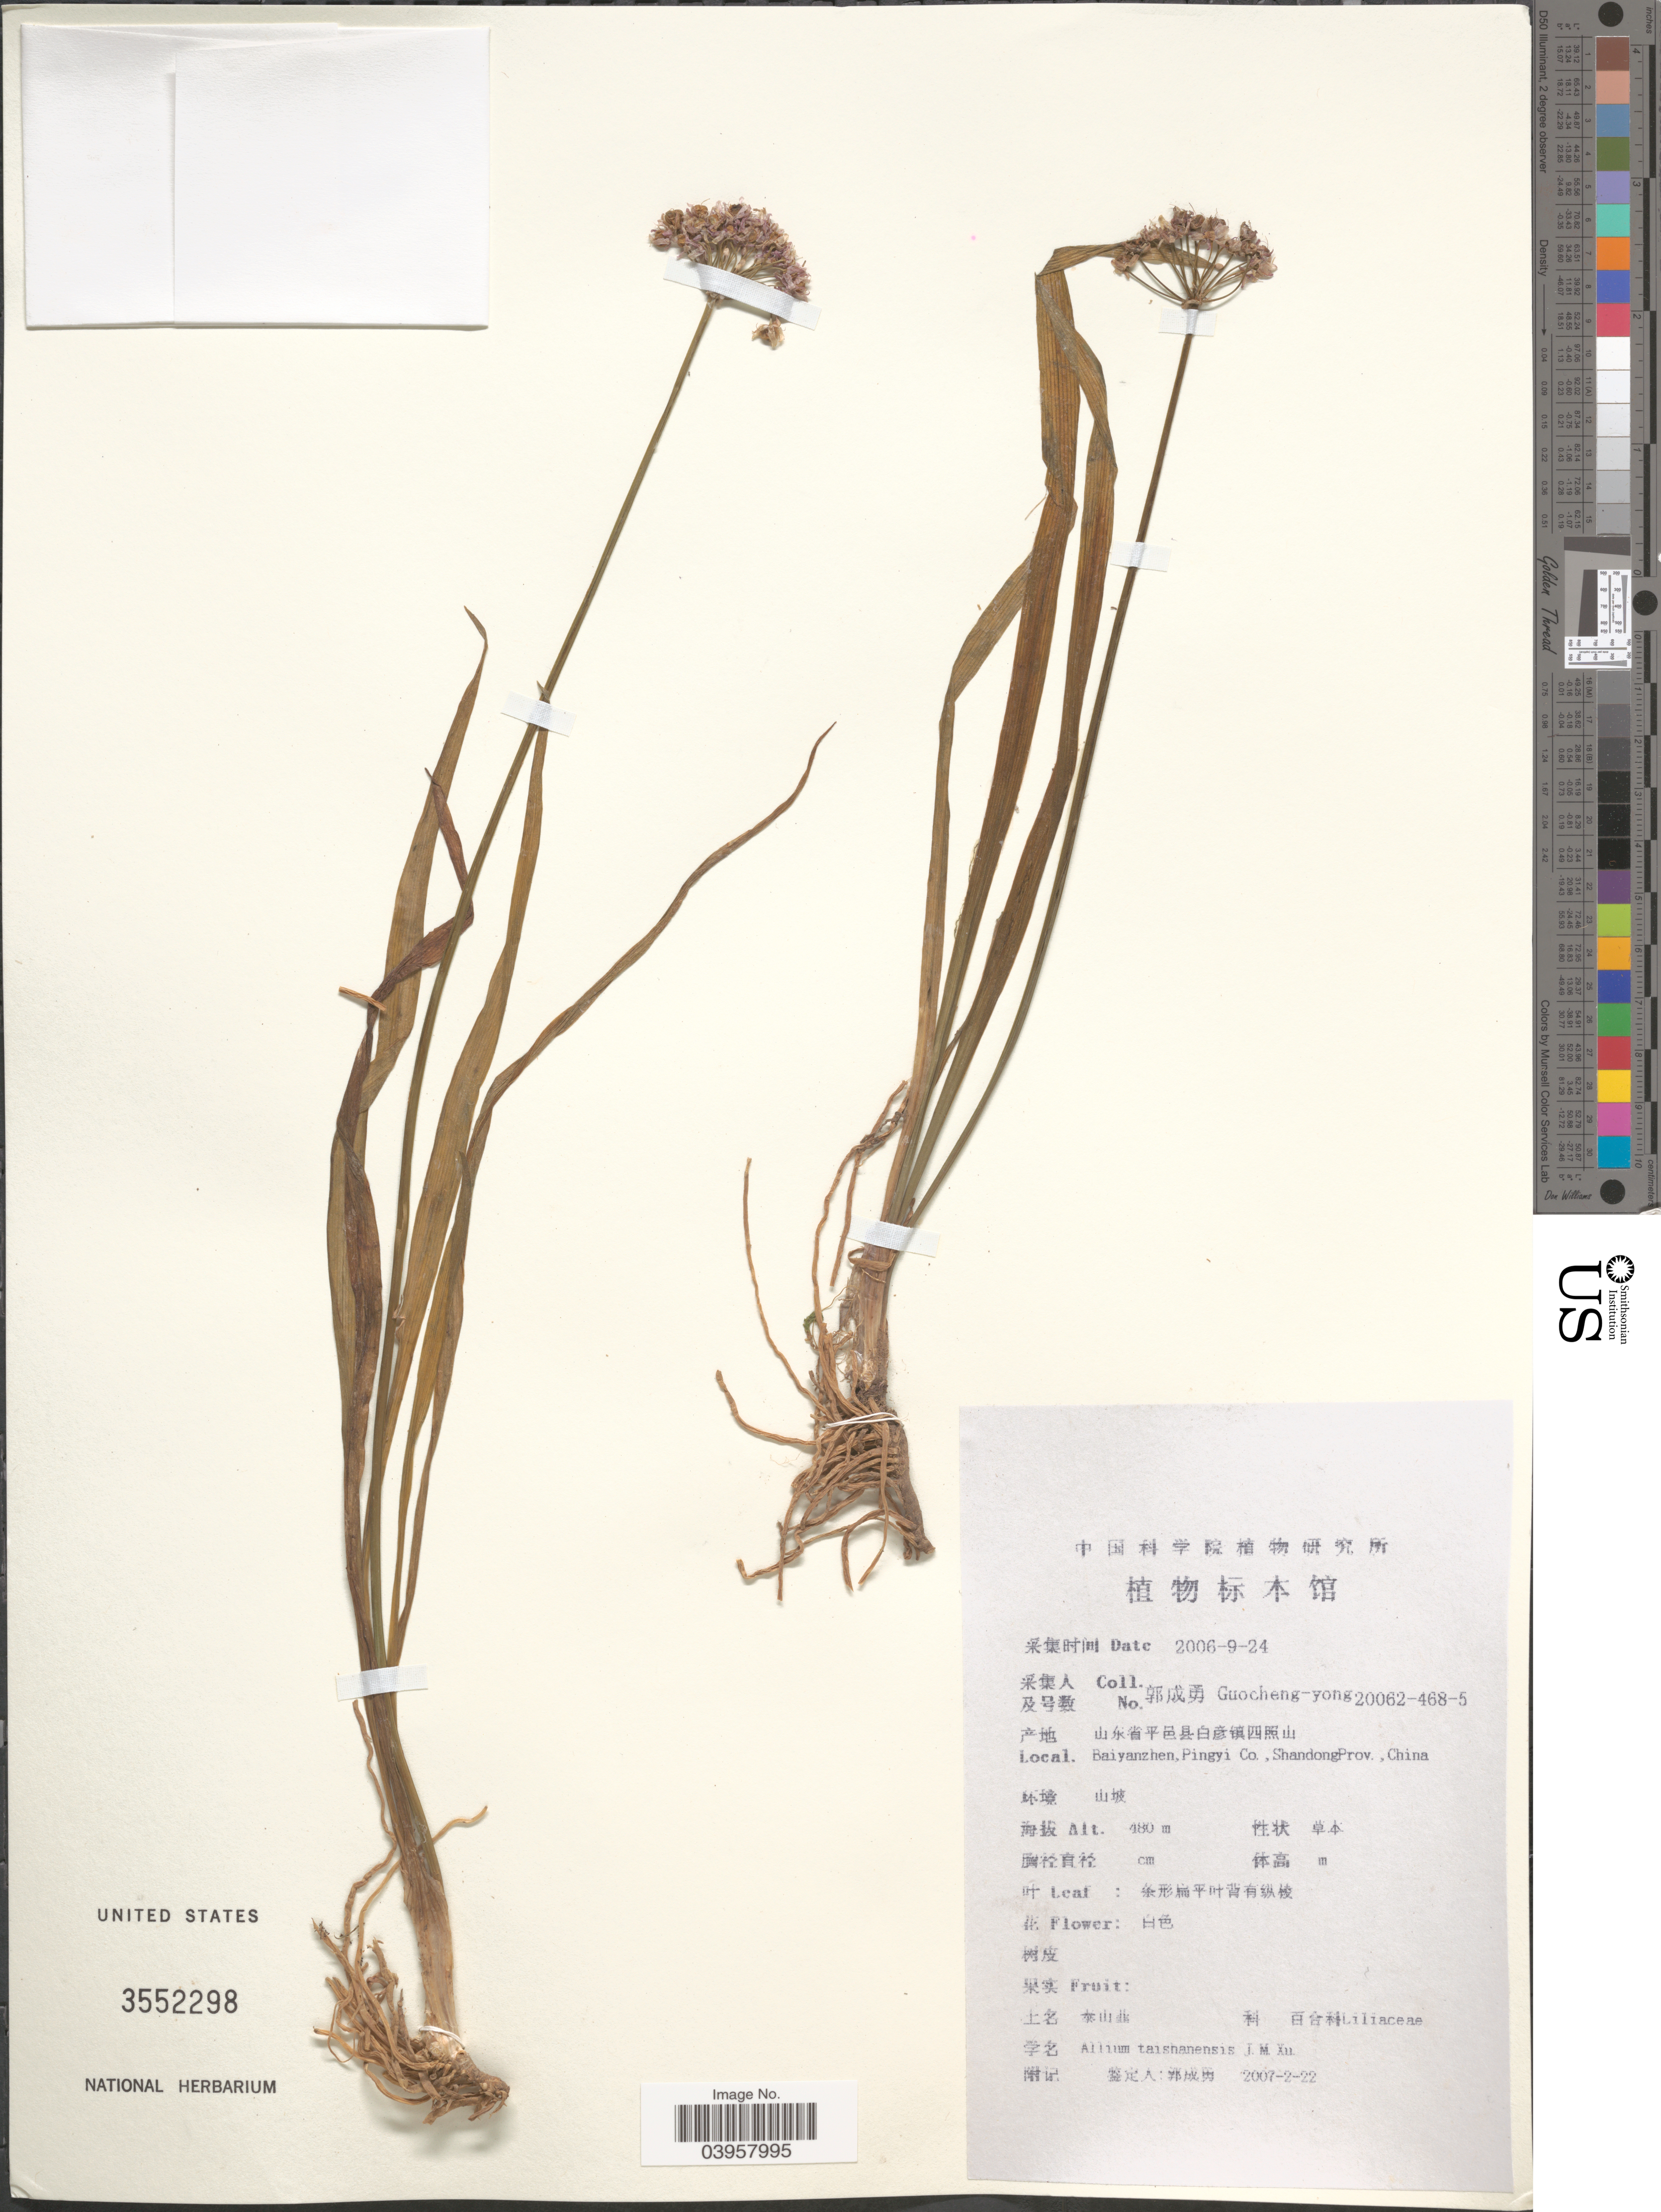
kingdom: Plantae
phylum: Tracheophyta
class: Liliopsida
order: Asparagales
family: Amaryllidaceae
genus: Allium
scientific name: Allium taishanense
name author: J.M. Xu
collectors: Guo cheng-yong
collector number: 20062-468-5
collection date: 2006-09-24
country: China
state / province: Shandong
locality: Baiyanzhen, Pingyi Co.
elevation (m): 480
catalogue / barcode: US 3552298